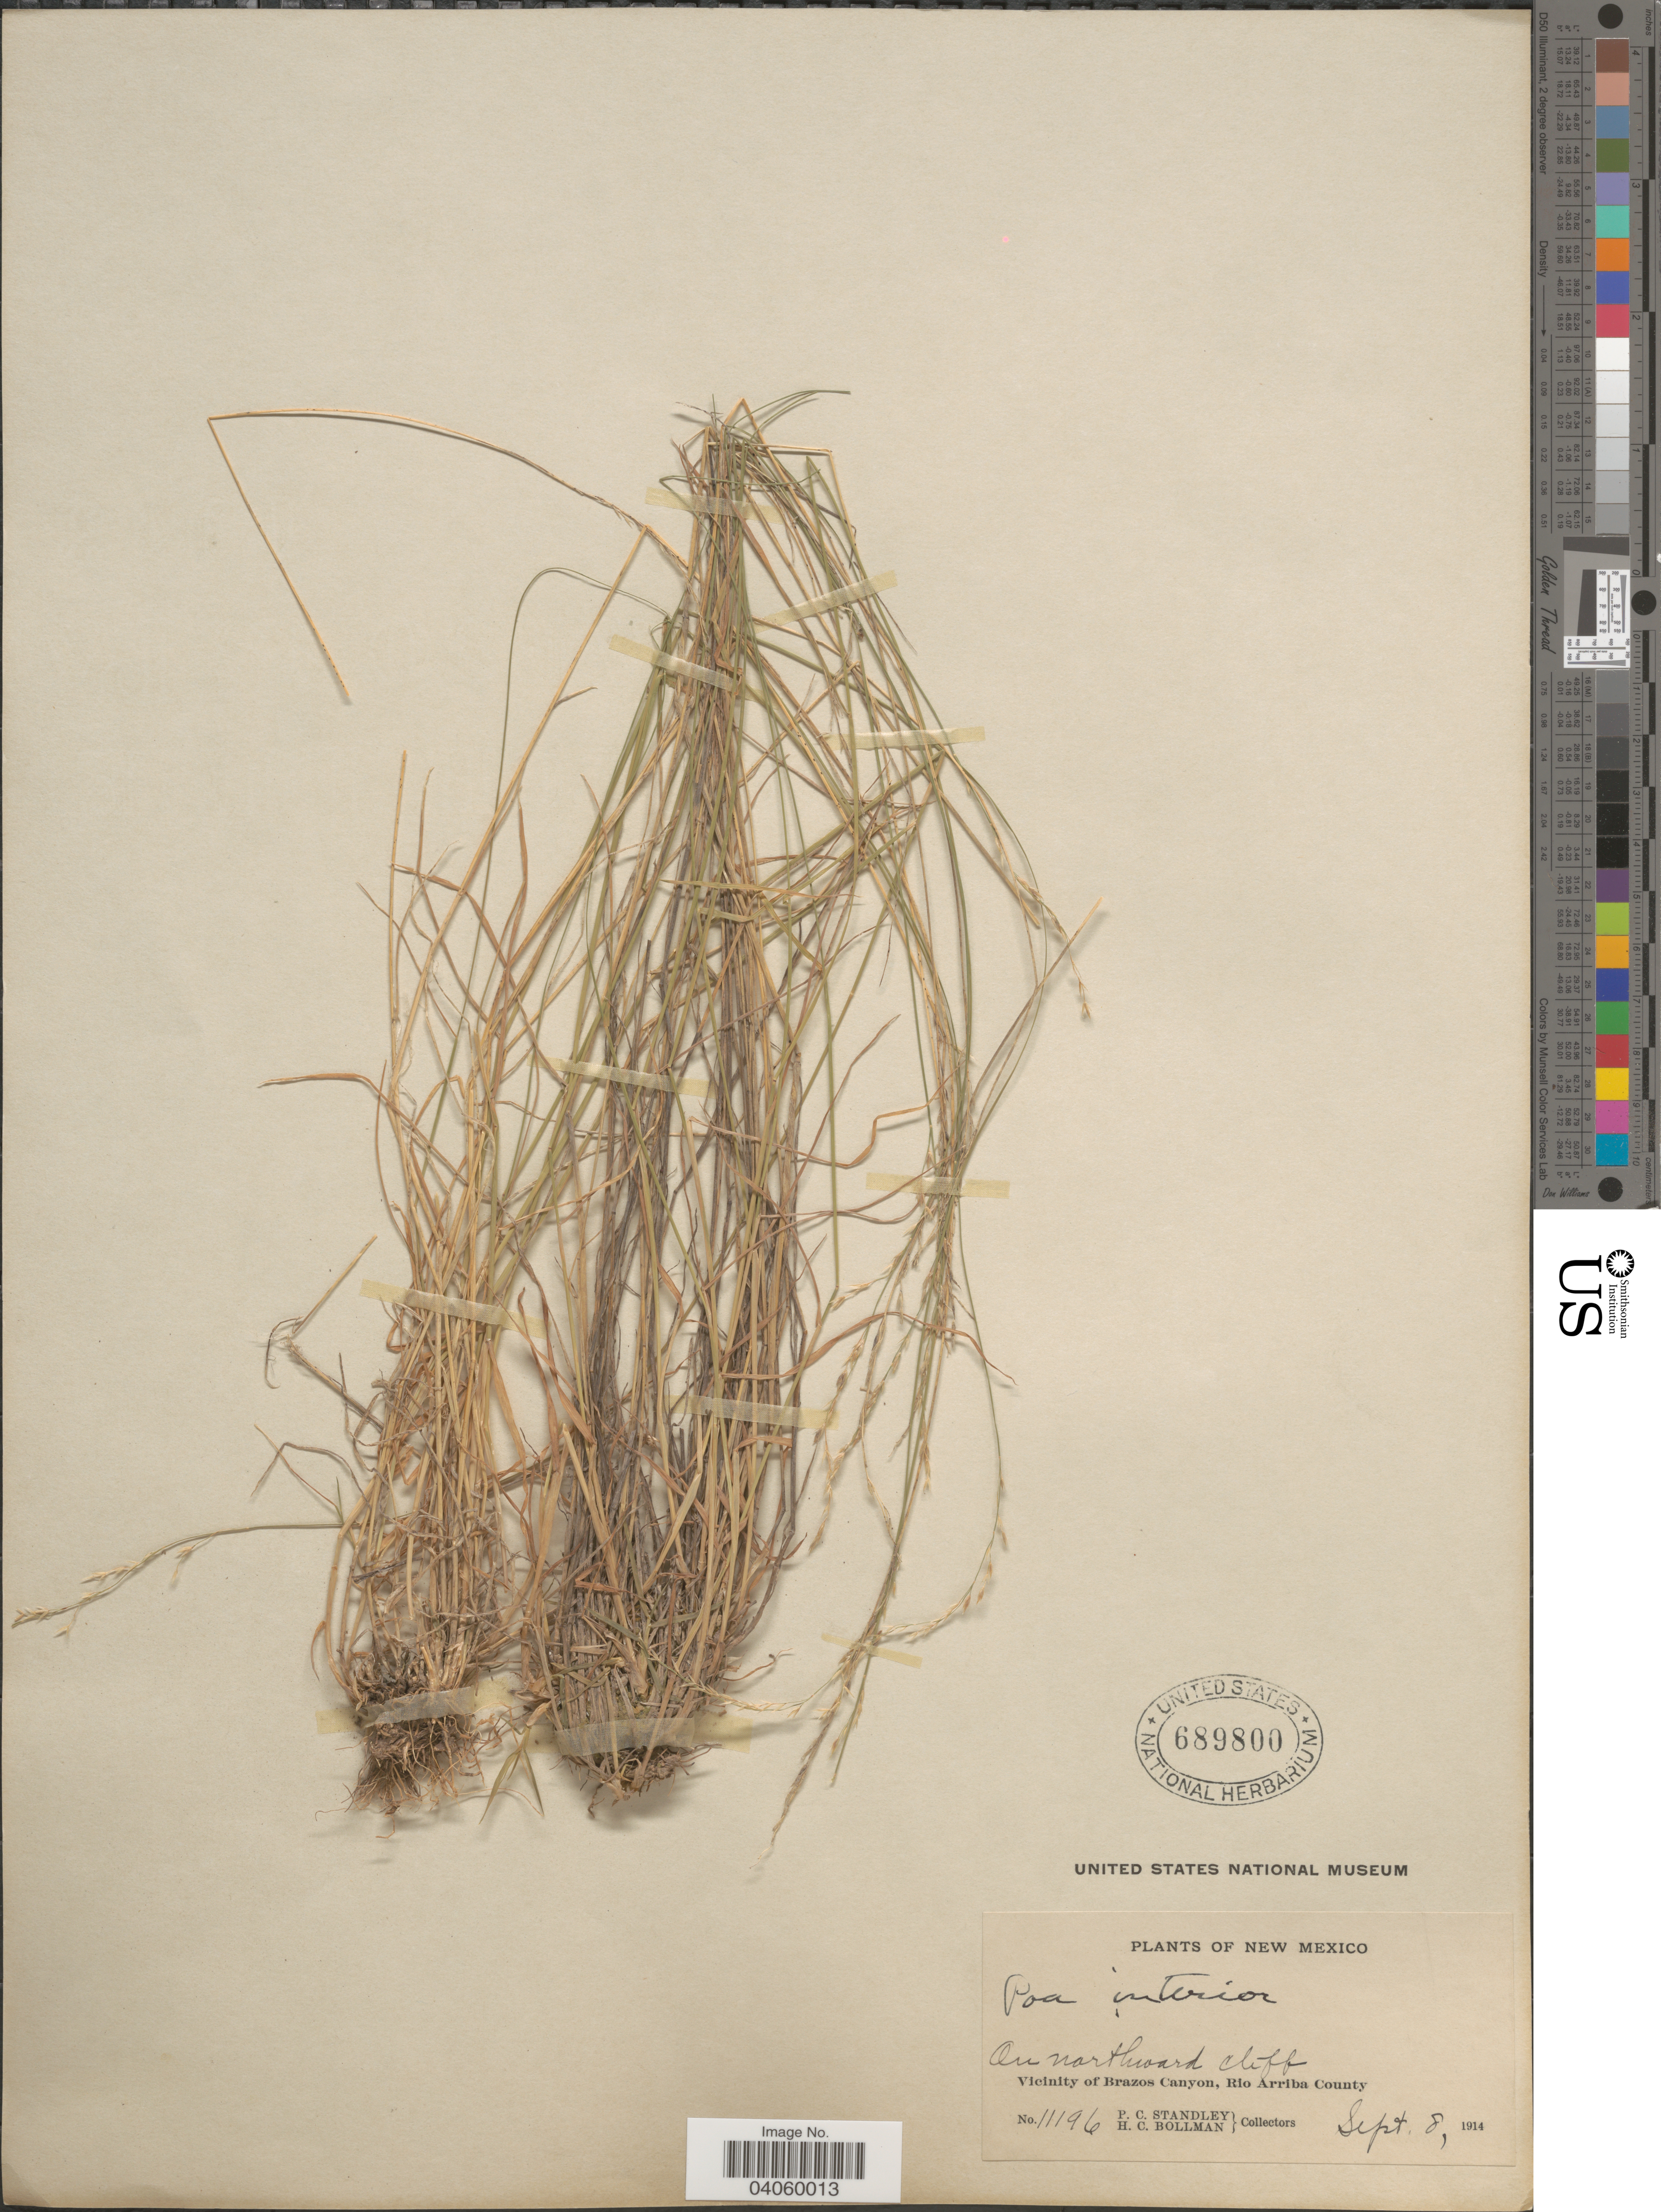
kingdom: Plantae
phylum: Tracheophyta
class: Liliopsida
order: Poales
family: Poaceae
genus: Poa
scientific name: Poa interior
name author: Rydb.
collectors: P. C. Standley & H. C. Bollman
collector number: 11196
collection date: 1914-09-08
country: United States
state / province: New Mexico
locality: Vicinity of Brazos Canyon, Rio Arriba County.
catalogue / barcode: US 689800